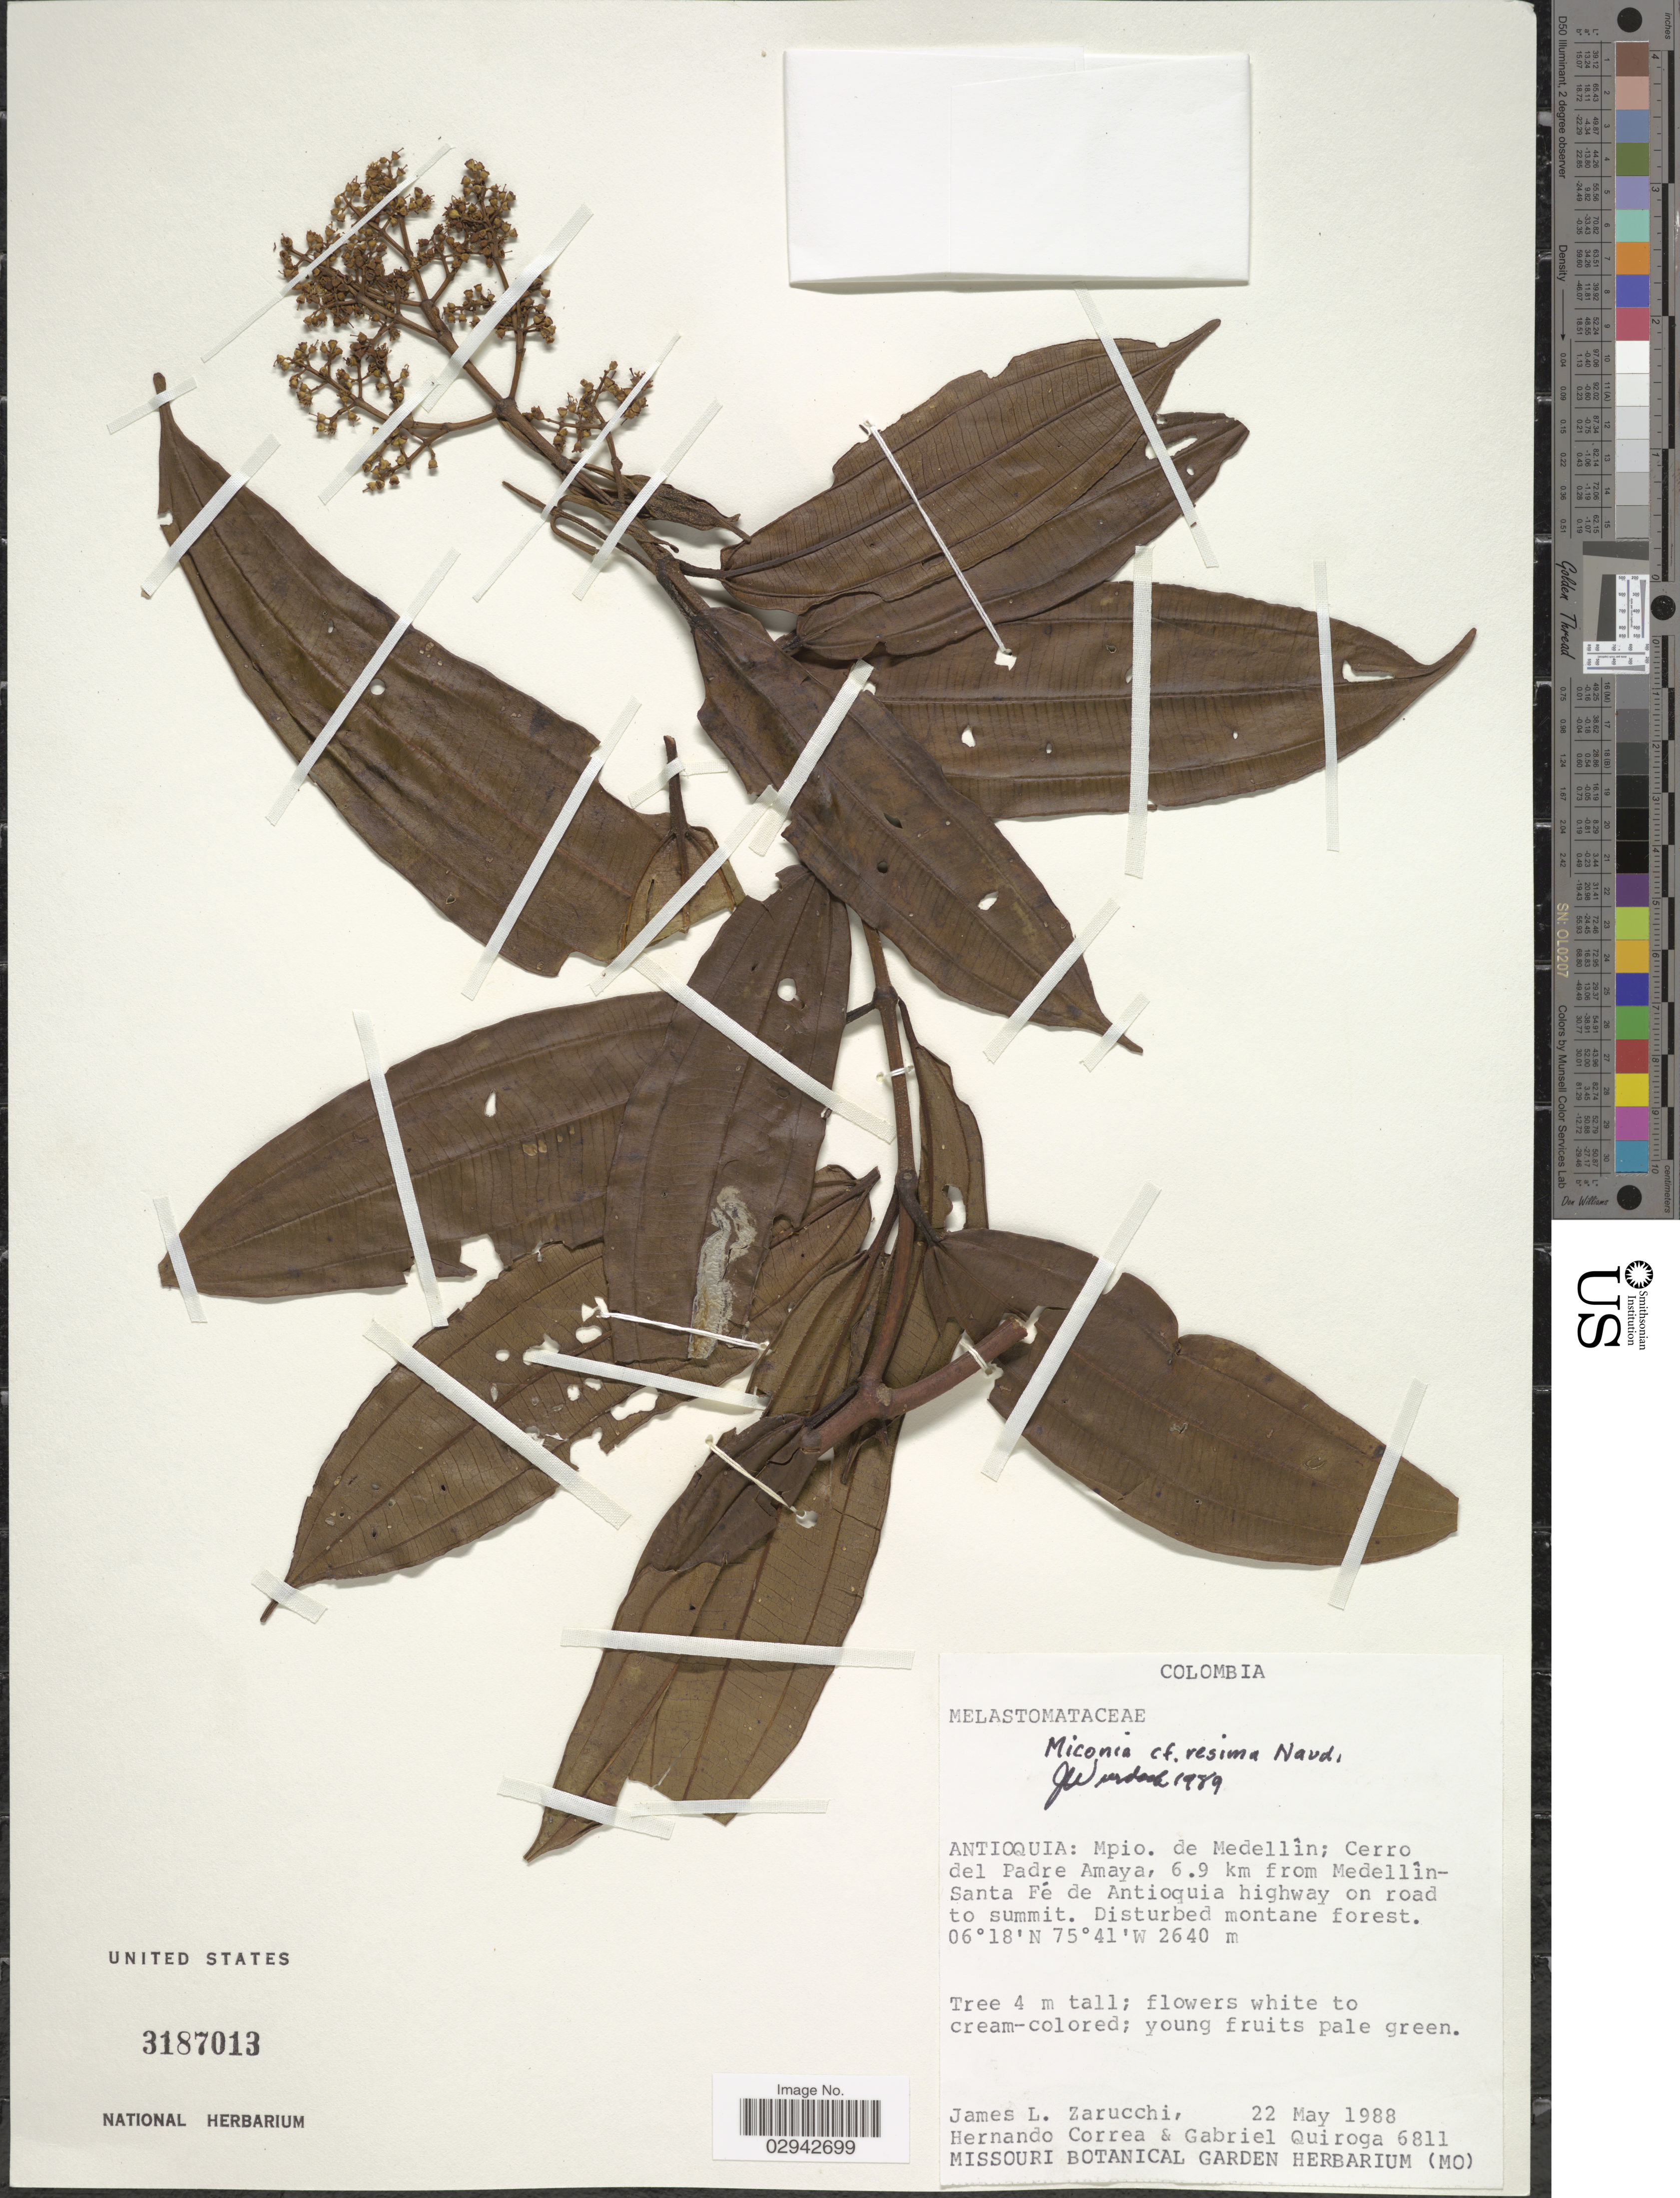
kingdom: Plantae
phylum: Tracheophyta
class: Magnoliopsida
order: Myrtales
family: Melastomataceae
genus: Miconia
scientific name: Miconia resima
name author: Naudin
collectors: J. L. Zarucchi, H. Correa & G. Quiroga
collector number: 6811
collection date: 1988-05-22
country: Colombia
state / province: Antioquia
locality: Mpio. de Medellín; Cerro del Padre Amaya, 6.9 km from Medellín-Santa Fé de Antioquia highway on road to summit.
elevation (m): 2640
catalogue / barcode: US 3187013